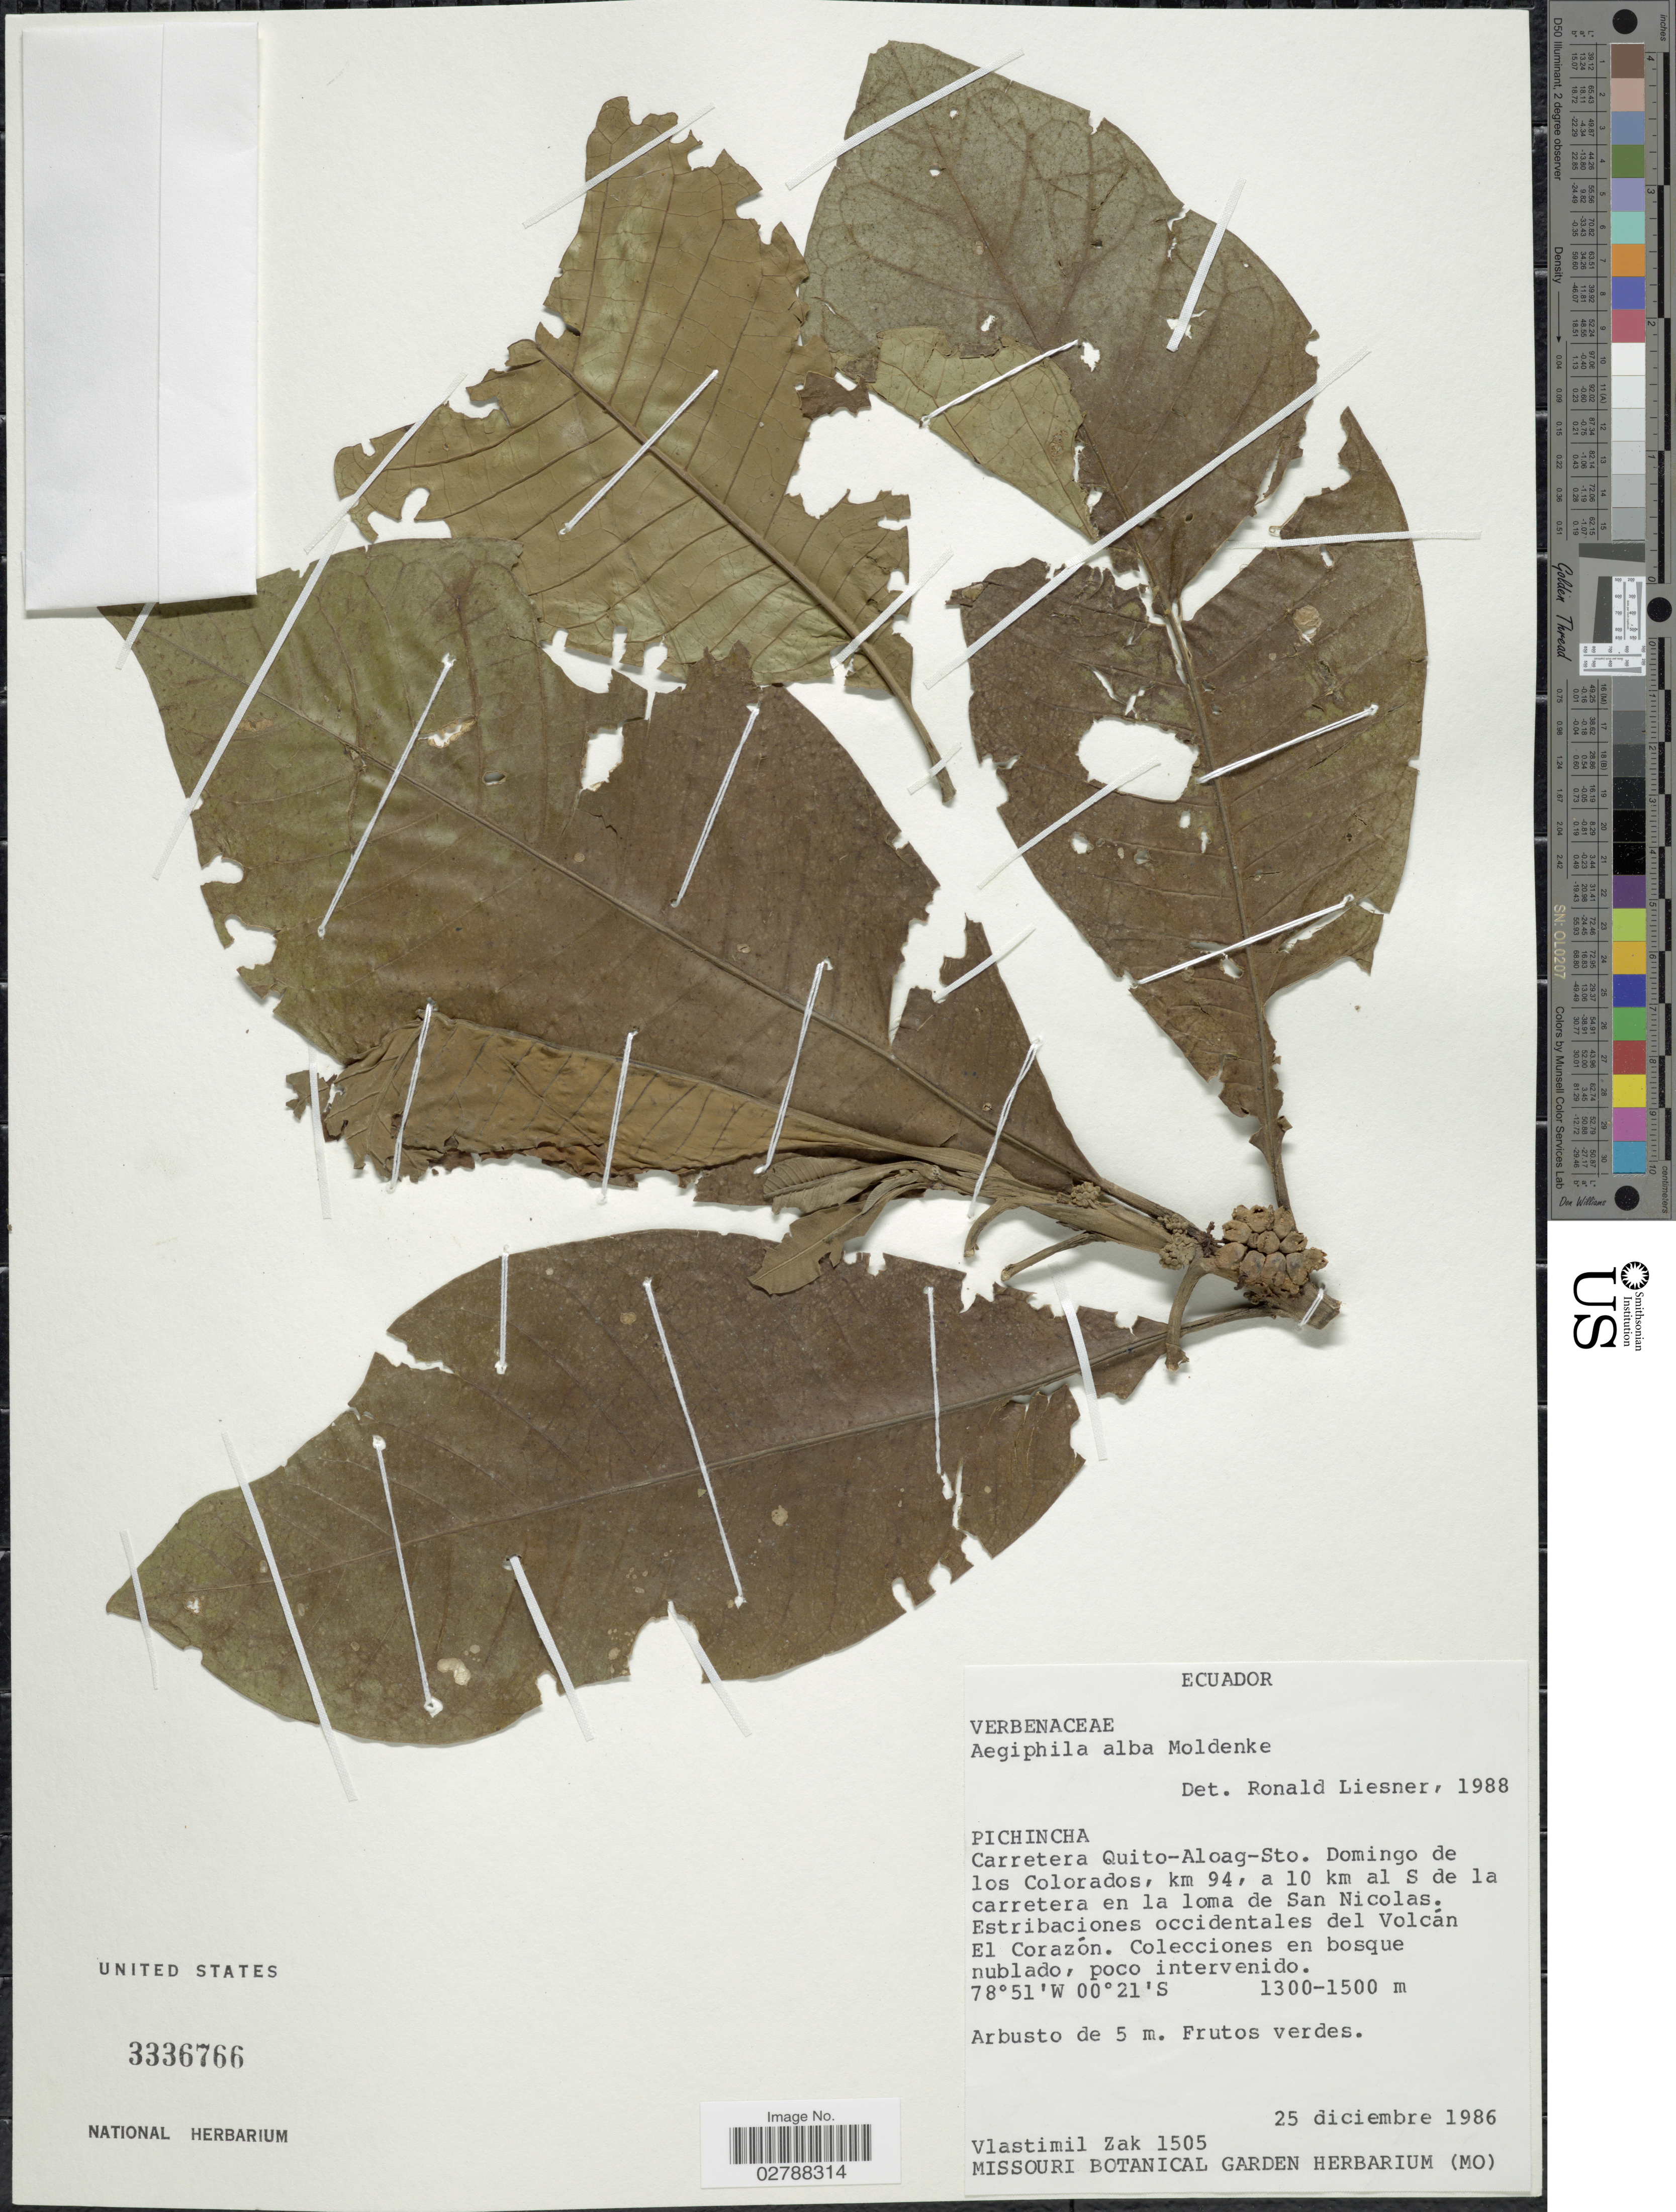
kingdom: Plantae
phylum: Tracheophyta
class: Magnoliopsida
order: Lamiales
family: Lamiaceae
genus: Aegiphila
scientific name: Aegiphila alba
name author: Moldenke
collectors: V. Zak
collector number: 1505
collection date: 1986-12-25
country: Ecuador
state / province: Pichincha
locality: Carretera Quito-Aloag-Sto. Domingo de los Colorados, km 94, a 10 km al S de la carretera en la loma de San Nicolas. Estribaciones occidentales del Volcan El Corazón.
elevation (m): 1300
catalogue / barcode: US 3336766